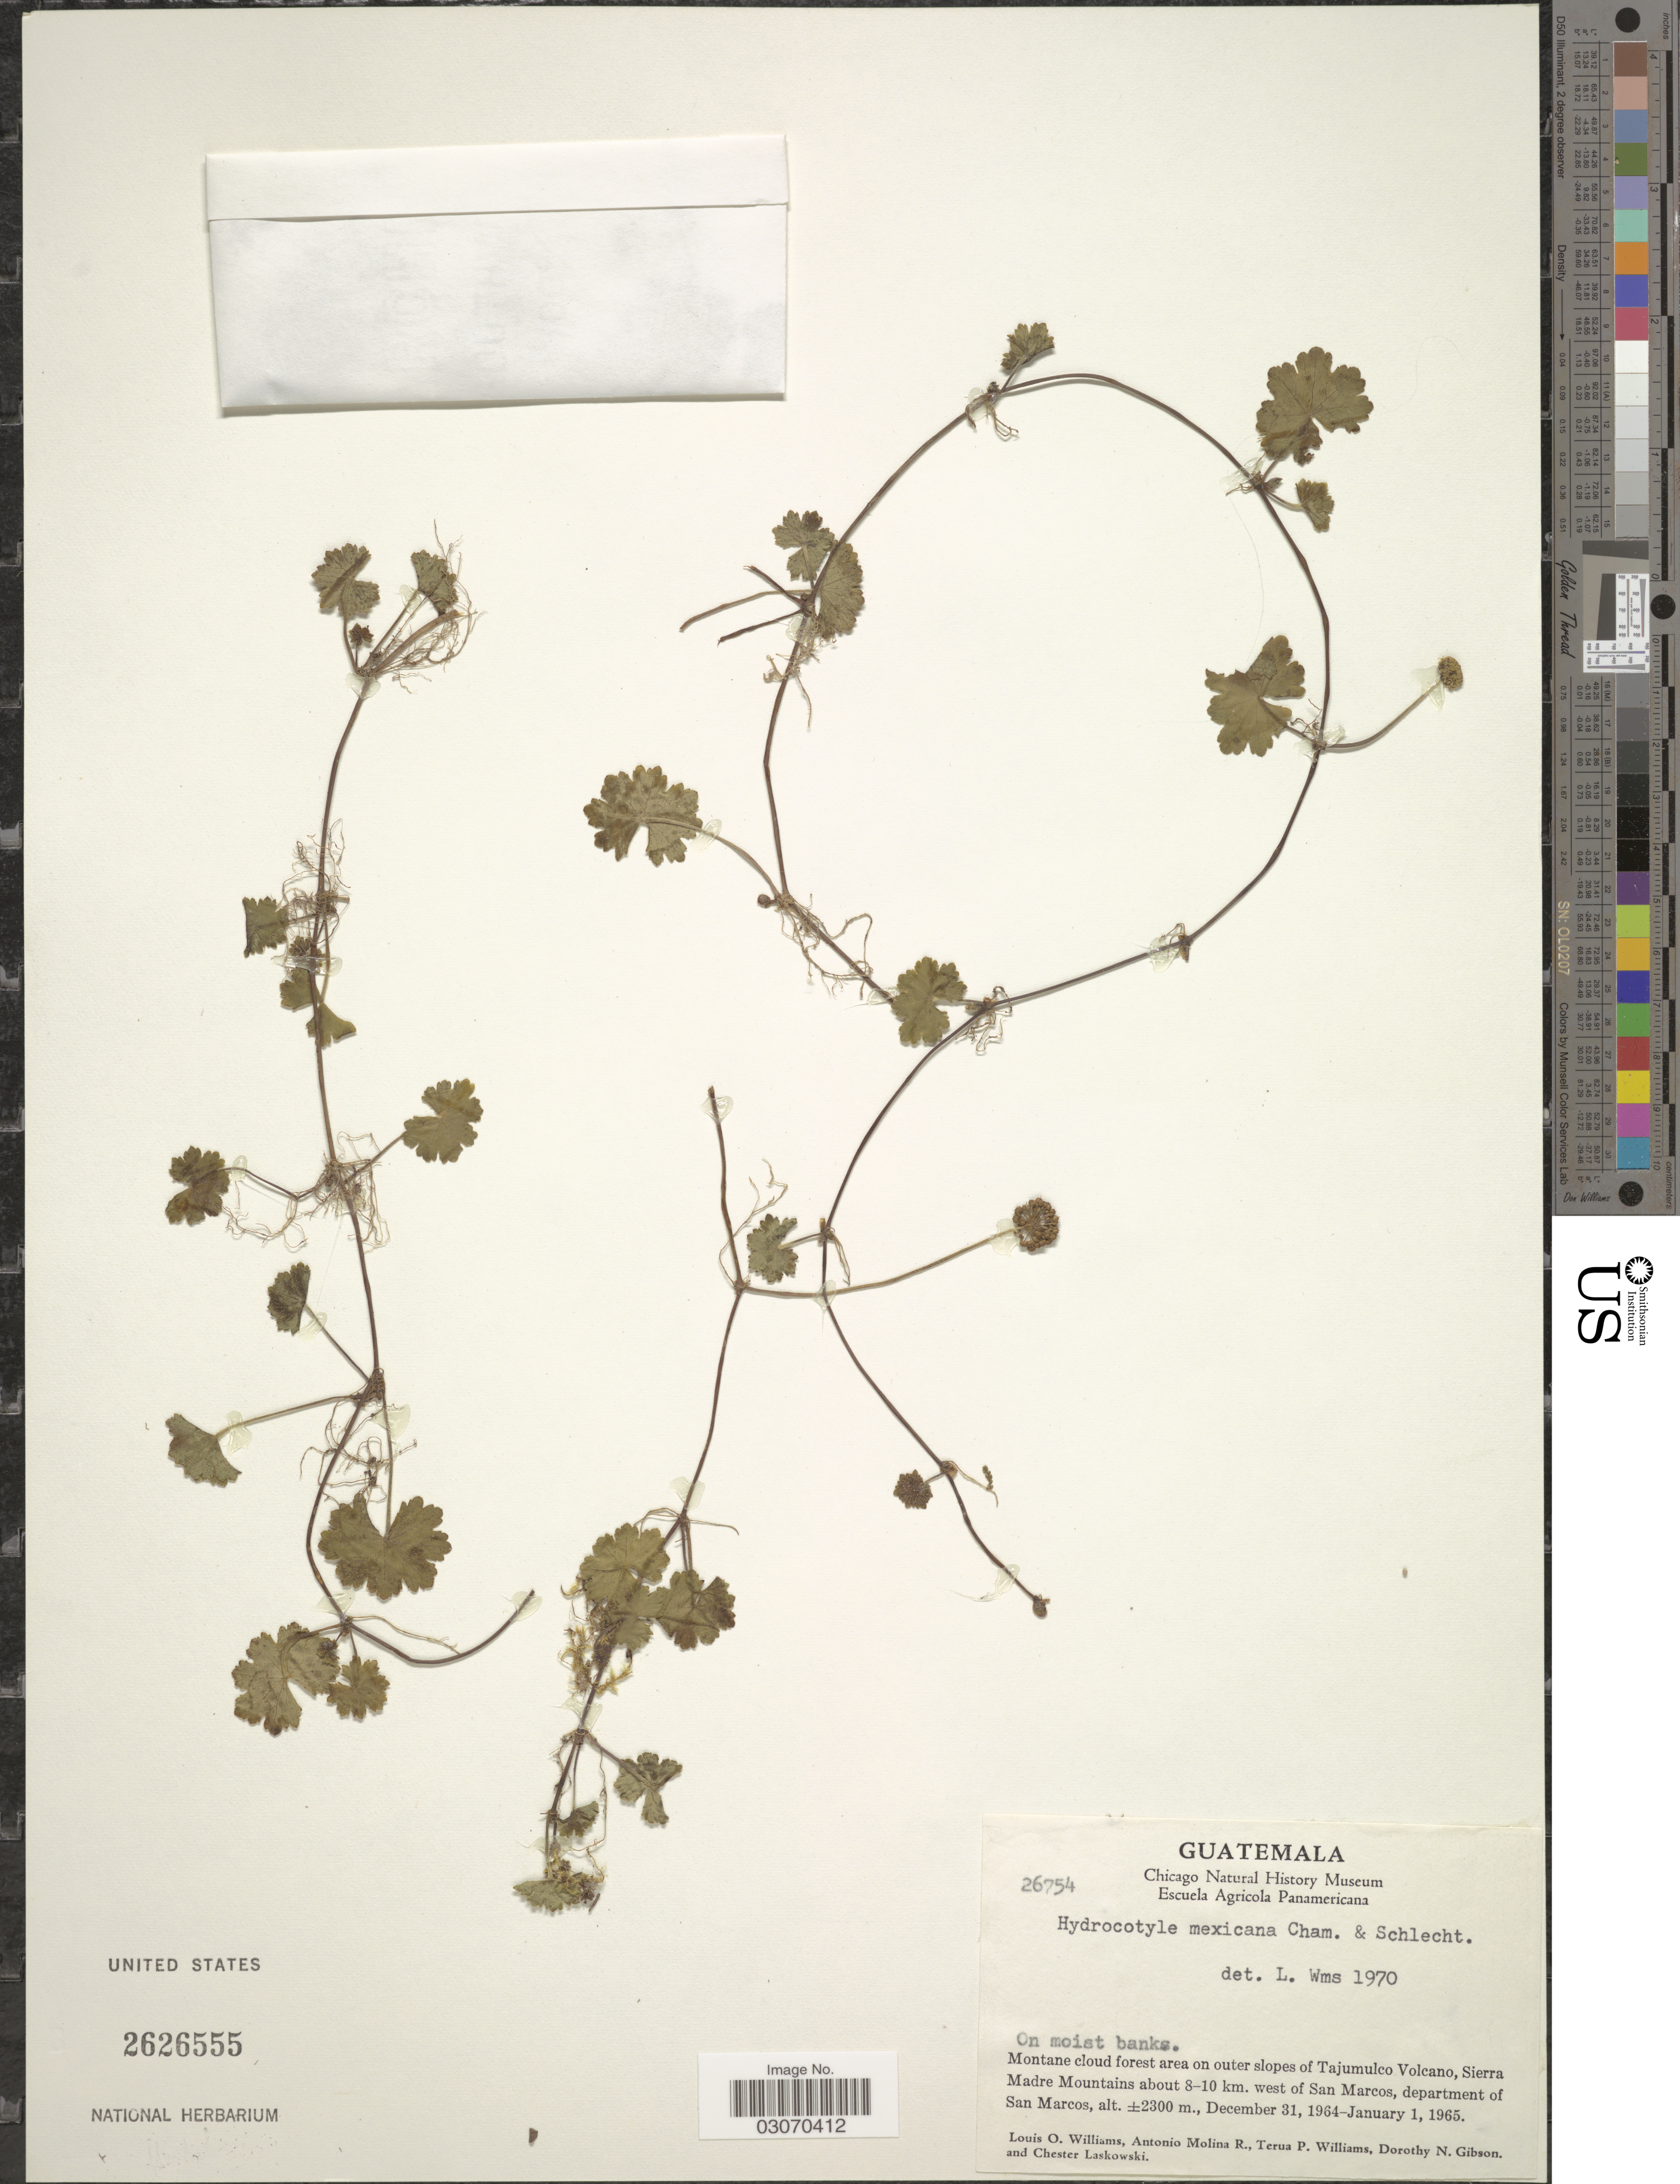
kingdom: Plantae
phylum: Tracheophyta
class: Magnoliopsida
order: Apiales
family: Araliaceae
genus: Hydrocotyle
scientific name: Hydrocotyle mexicana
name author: Schltdl. & Cham.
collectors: L. O. Williams, A. Molina R., T. Williams, D. N. Gibson & C. Laskowski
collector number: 26754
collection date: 1964-12-31/1965-01-01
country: Guatemala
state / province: San Marcos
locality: Montance cloud forest area on outer slopes of Tajumulco Volcano, Sierra Madre Mountains about 8-10 km. west of San Marcos, department of San Marcos.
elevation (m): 2300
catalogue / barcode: US 2626555